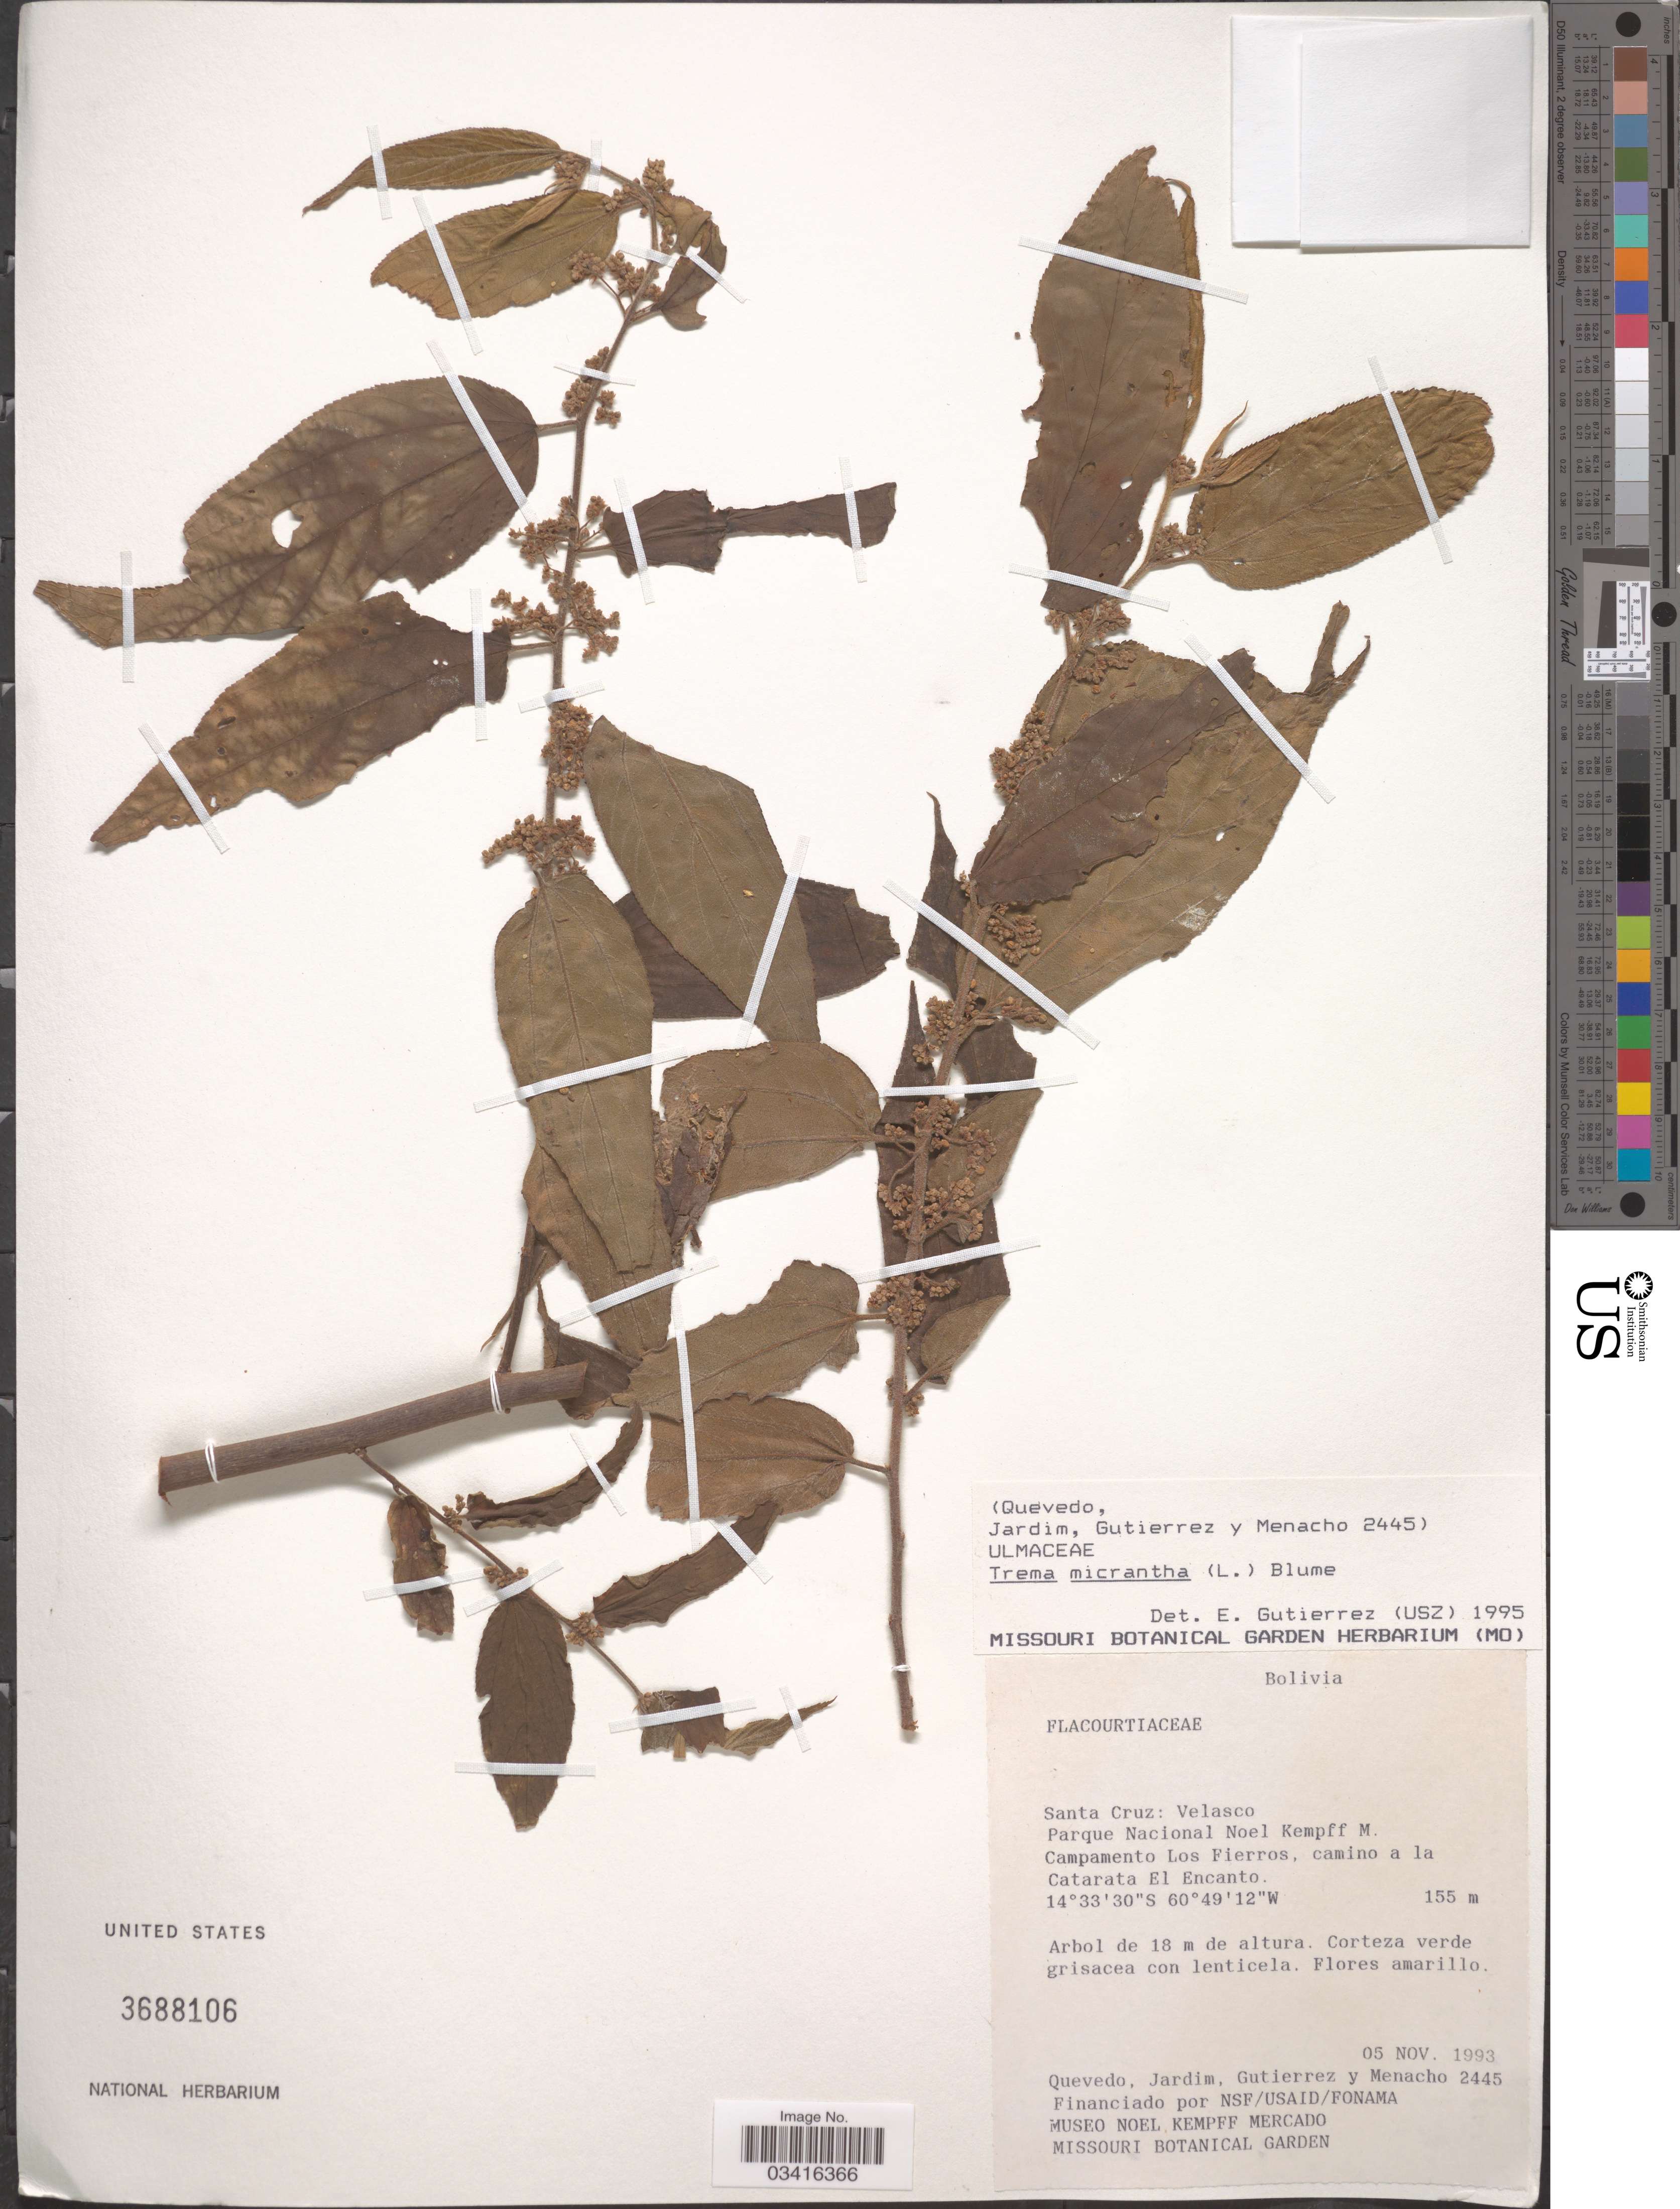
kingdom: Plantae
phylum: Tracheophyta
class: Magnoliopsida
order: Rosales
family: Cannabaceae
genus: Trema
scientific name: Trema micranthum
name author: (L.) Blume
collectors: -- Quevedo, Jardim, --, Gutiérrez, -- & Menacho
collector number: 2445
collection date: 1993-11-05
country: Bolivia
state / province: Santa Cruz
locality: Velasco. Parque Nacional Noel Kempff M. Campamento Los Fierros, camino a la Catarata El Encanto.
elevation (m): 155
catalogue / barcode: US 3688106